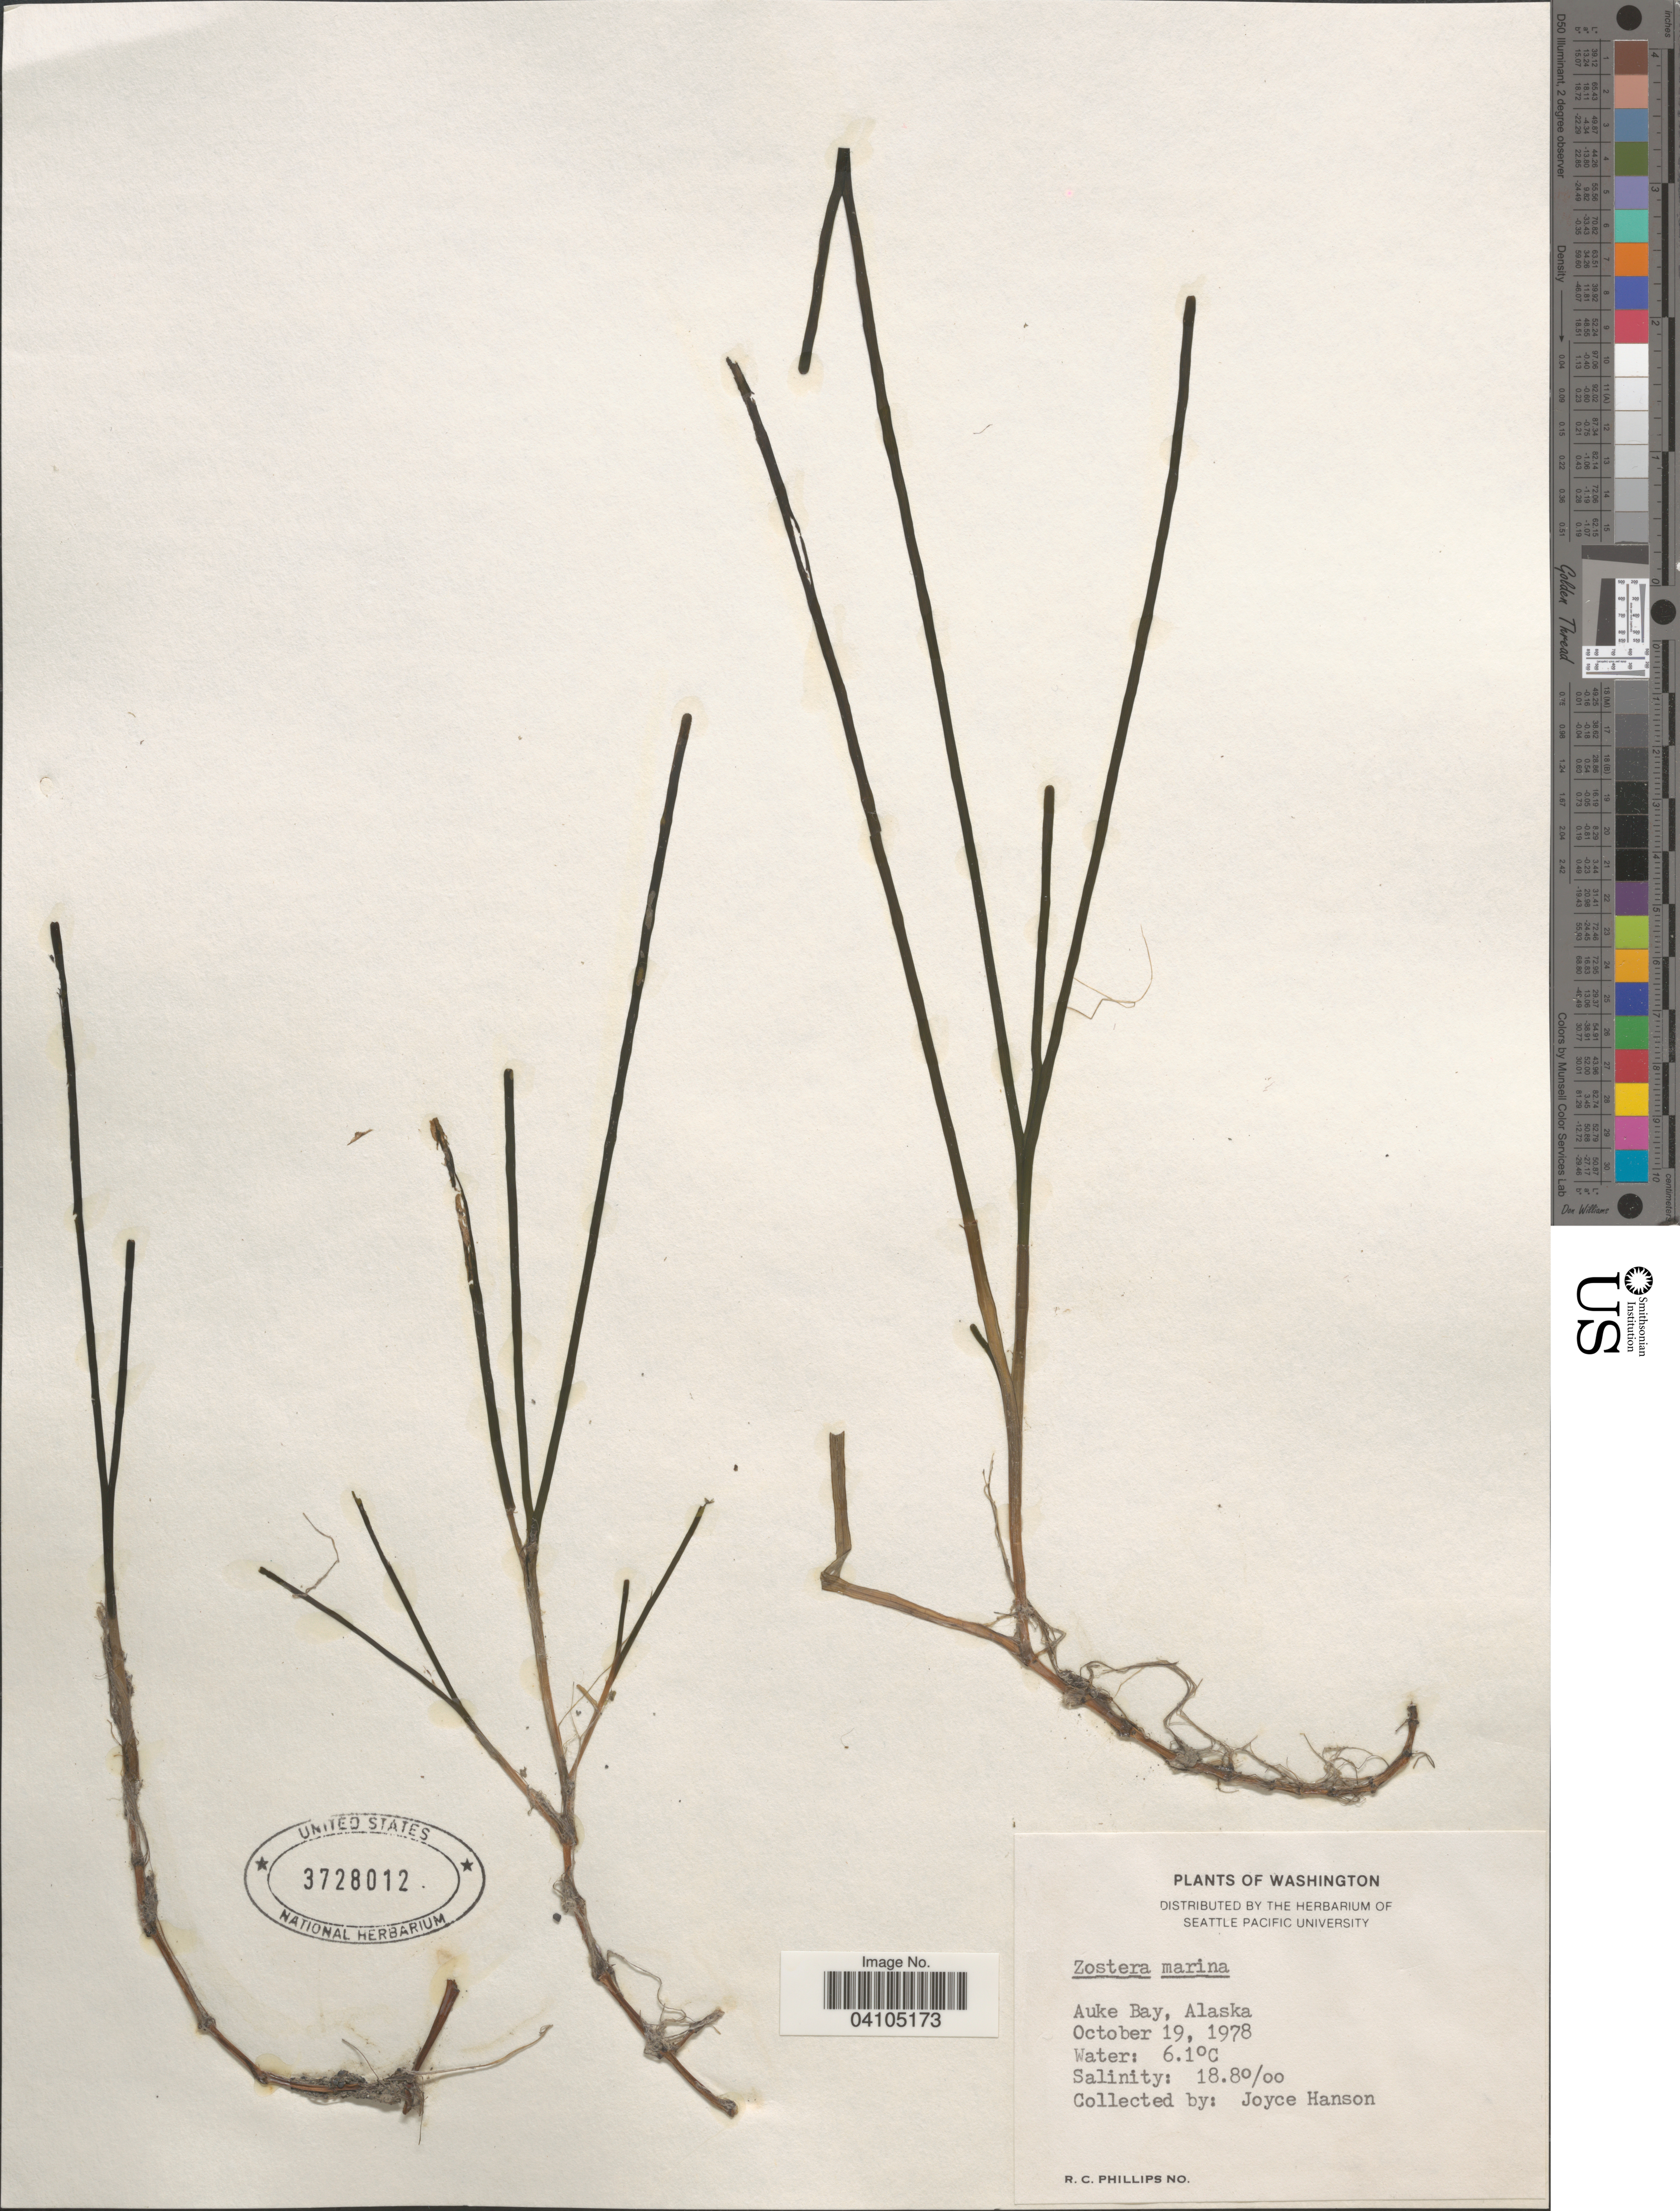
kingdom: Plantae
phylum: Tracheophyta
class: Liliopsida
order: Alismatales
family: Zosteraceae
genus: Zostera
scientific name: Zostera marina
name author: L.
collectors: J. Hanson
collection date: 1978-10-19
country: United States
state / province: Alaska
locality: Auke Bay.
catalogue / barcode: US 3728012